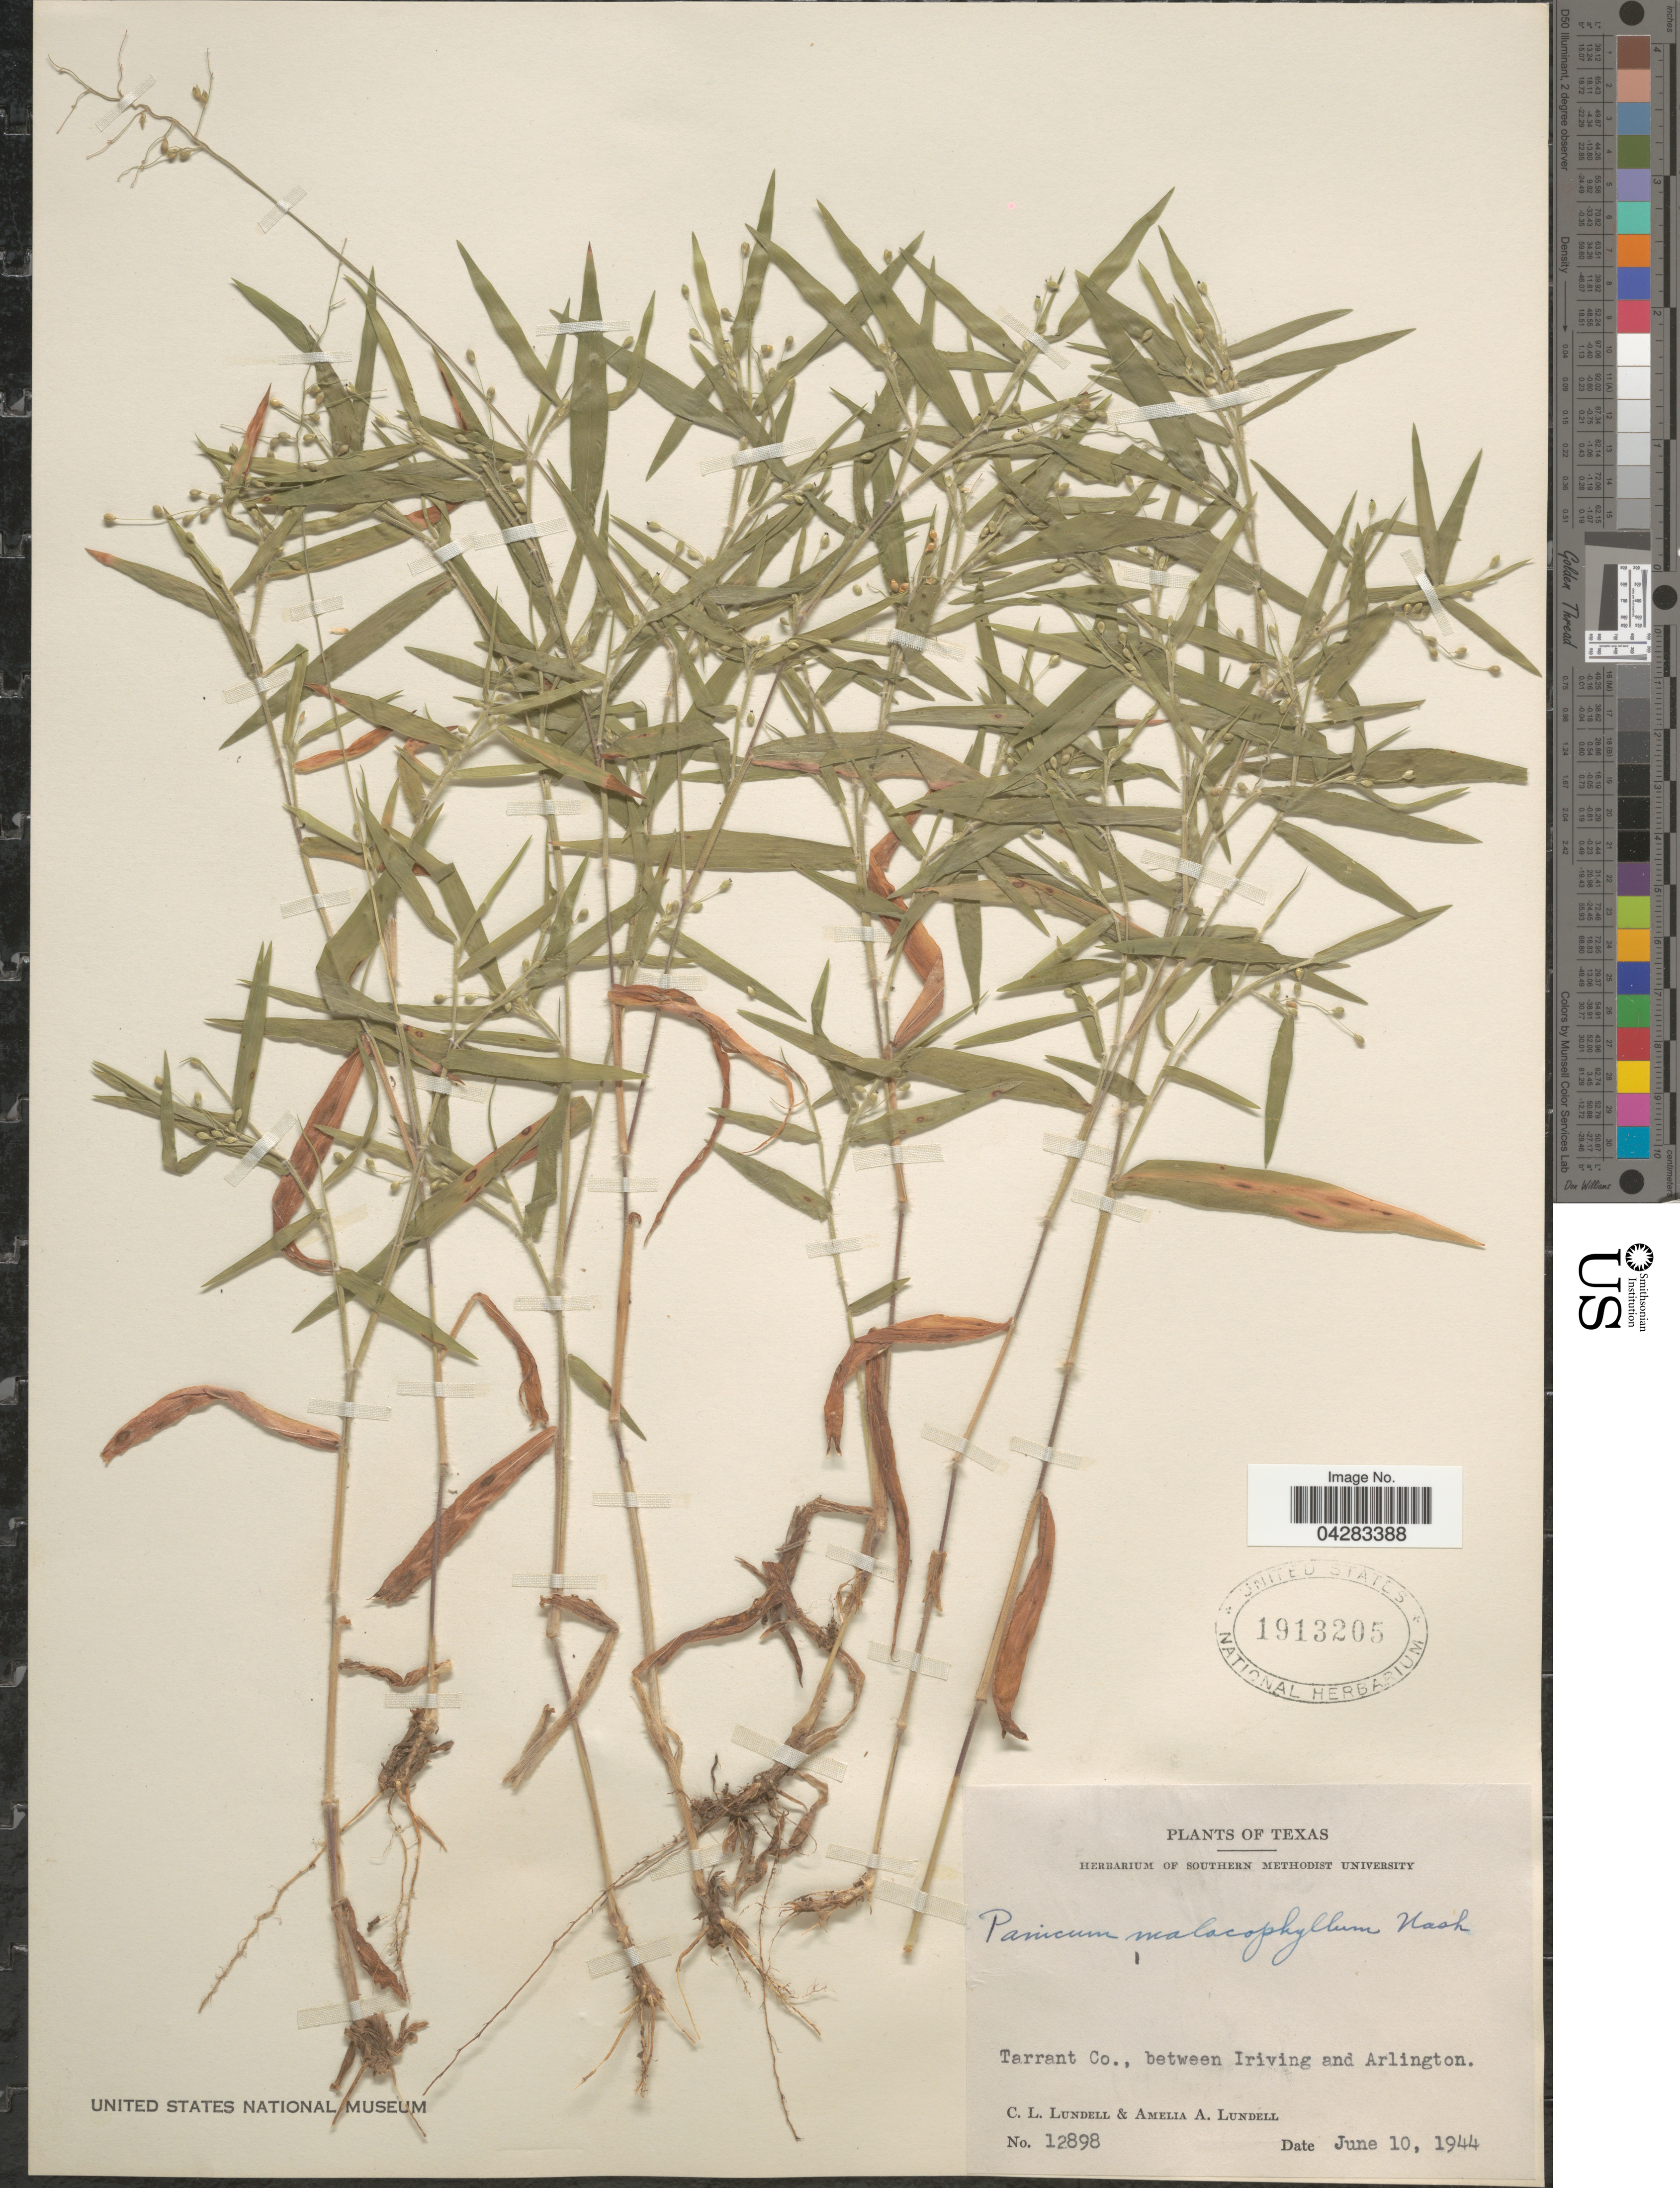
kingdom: Plantae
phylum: Tracheophyta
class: Liliopsida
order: Poales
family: Poaceae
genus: Dichanthelium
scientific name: Dichanthelium malacophyllum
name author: (Nash) Gould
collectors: C. L. Lundell & A. A. Lundell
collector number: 12898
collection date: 1944-06-10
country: United States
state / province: Texas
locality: Tarrant Co., between Iriving and Arlington.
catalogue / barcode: US 1913205